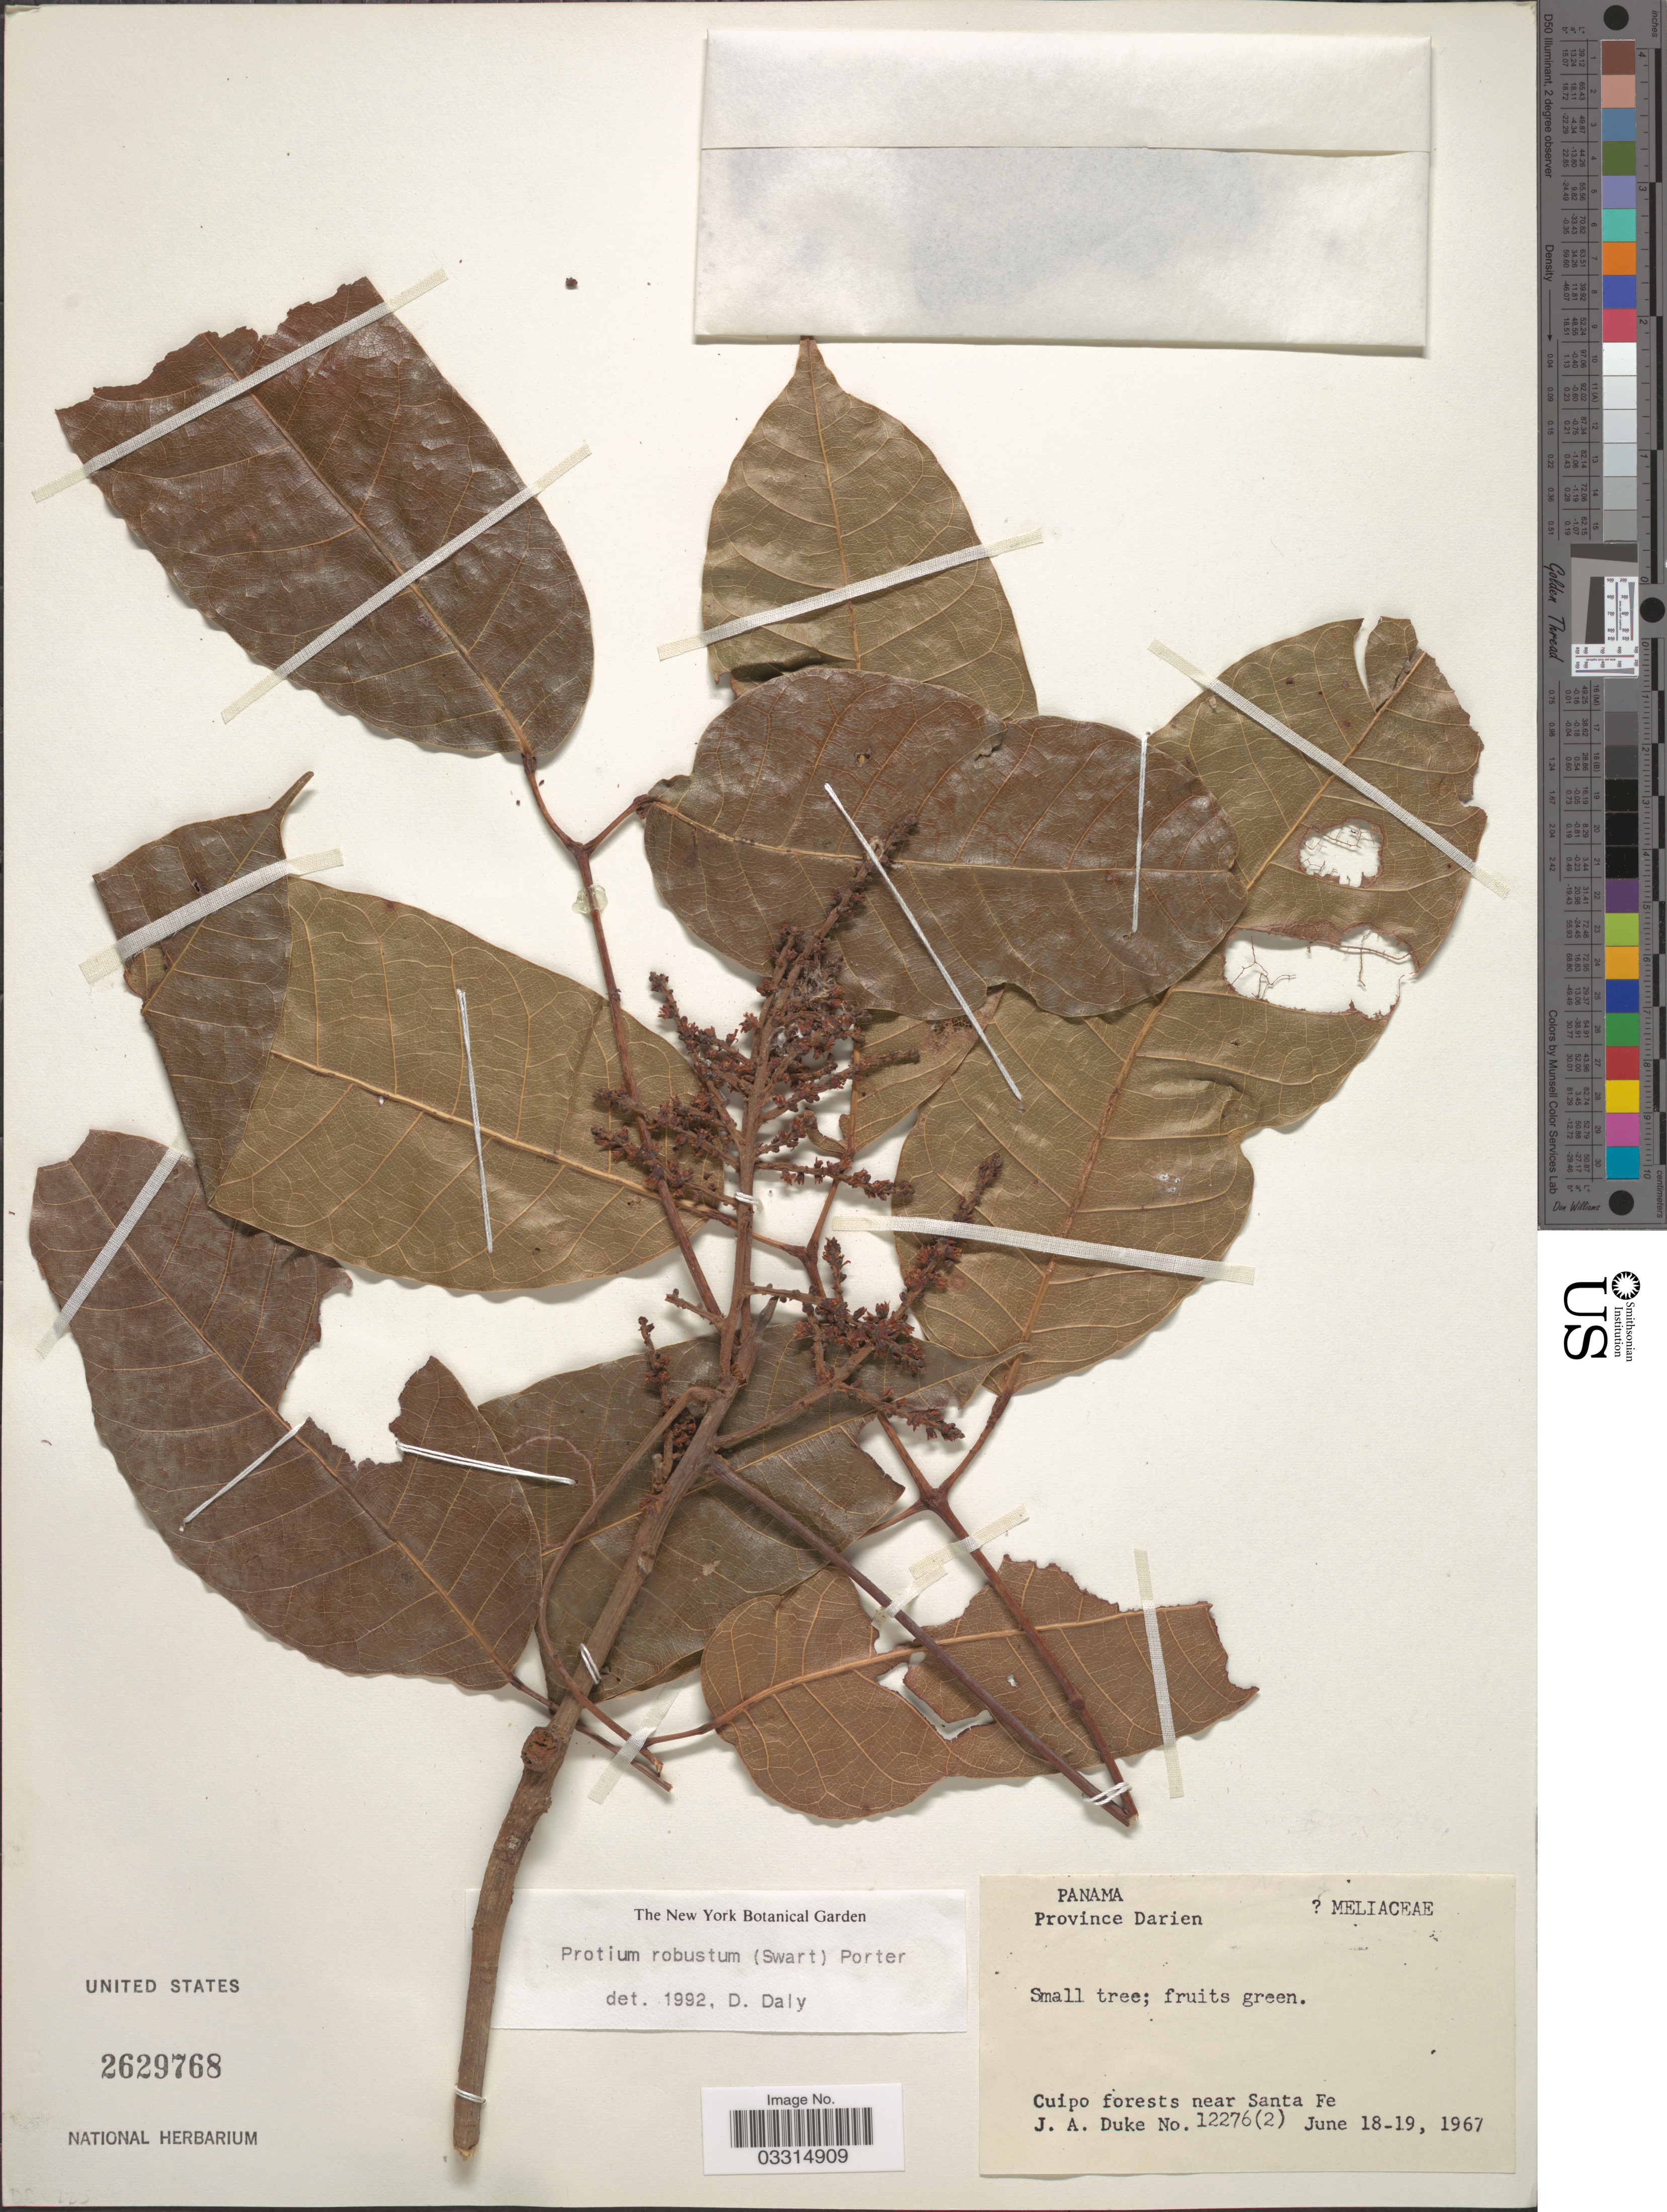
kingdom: Plantae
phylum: Tracheophyta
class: Magnoliopsida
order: Sapindales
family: Burseraceae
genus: Protium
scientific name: Protium robustum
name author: (Swart) D.M. Porter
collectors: J. A. Duke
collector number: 12276(2)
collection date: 1967-06-18/1967-06-19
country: Panama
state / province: Darién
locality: Cuipo forests near Santa Fe.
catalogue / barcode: US 2629768